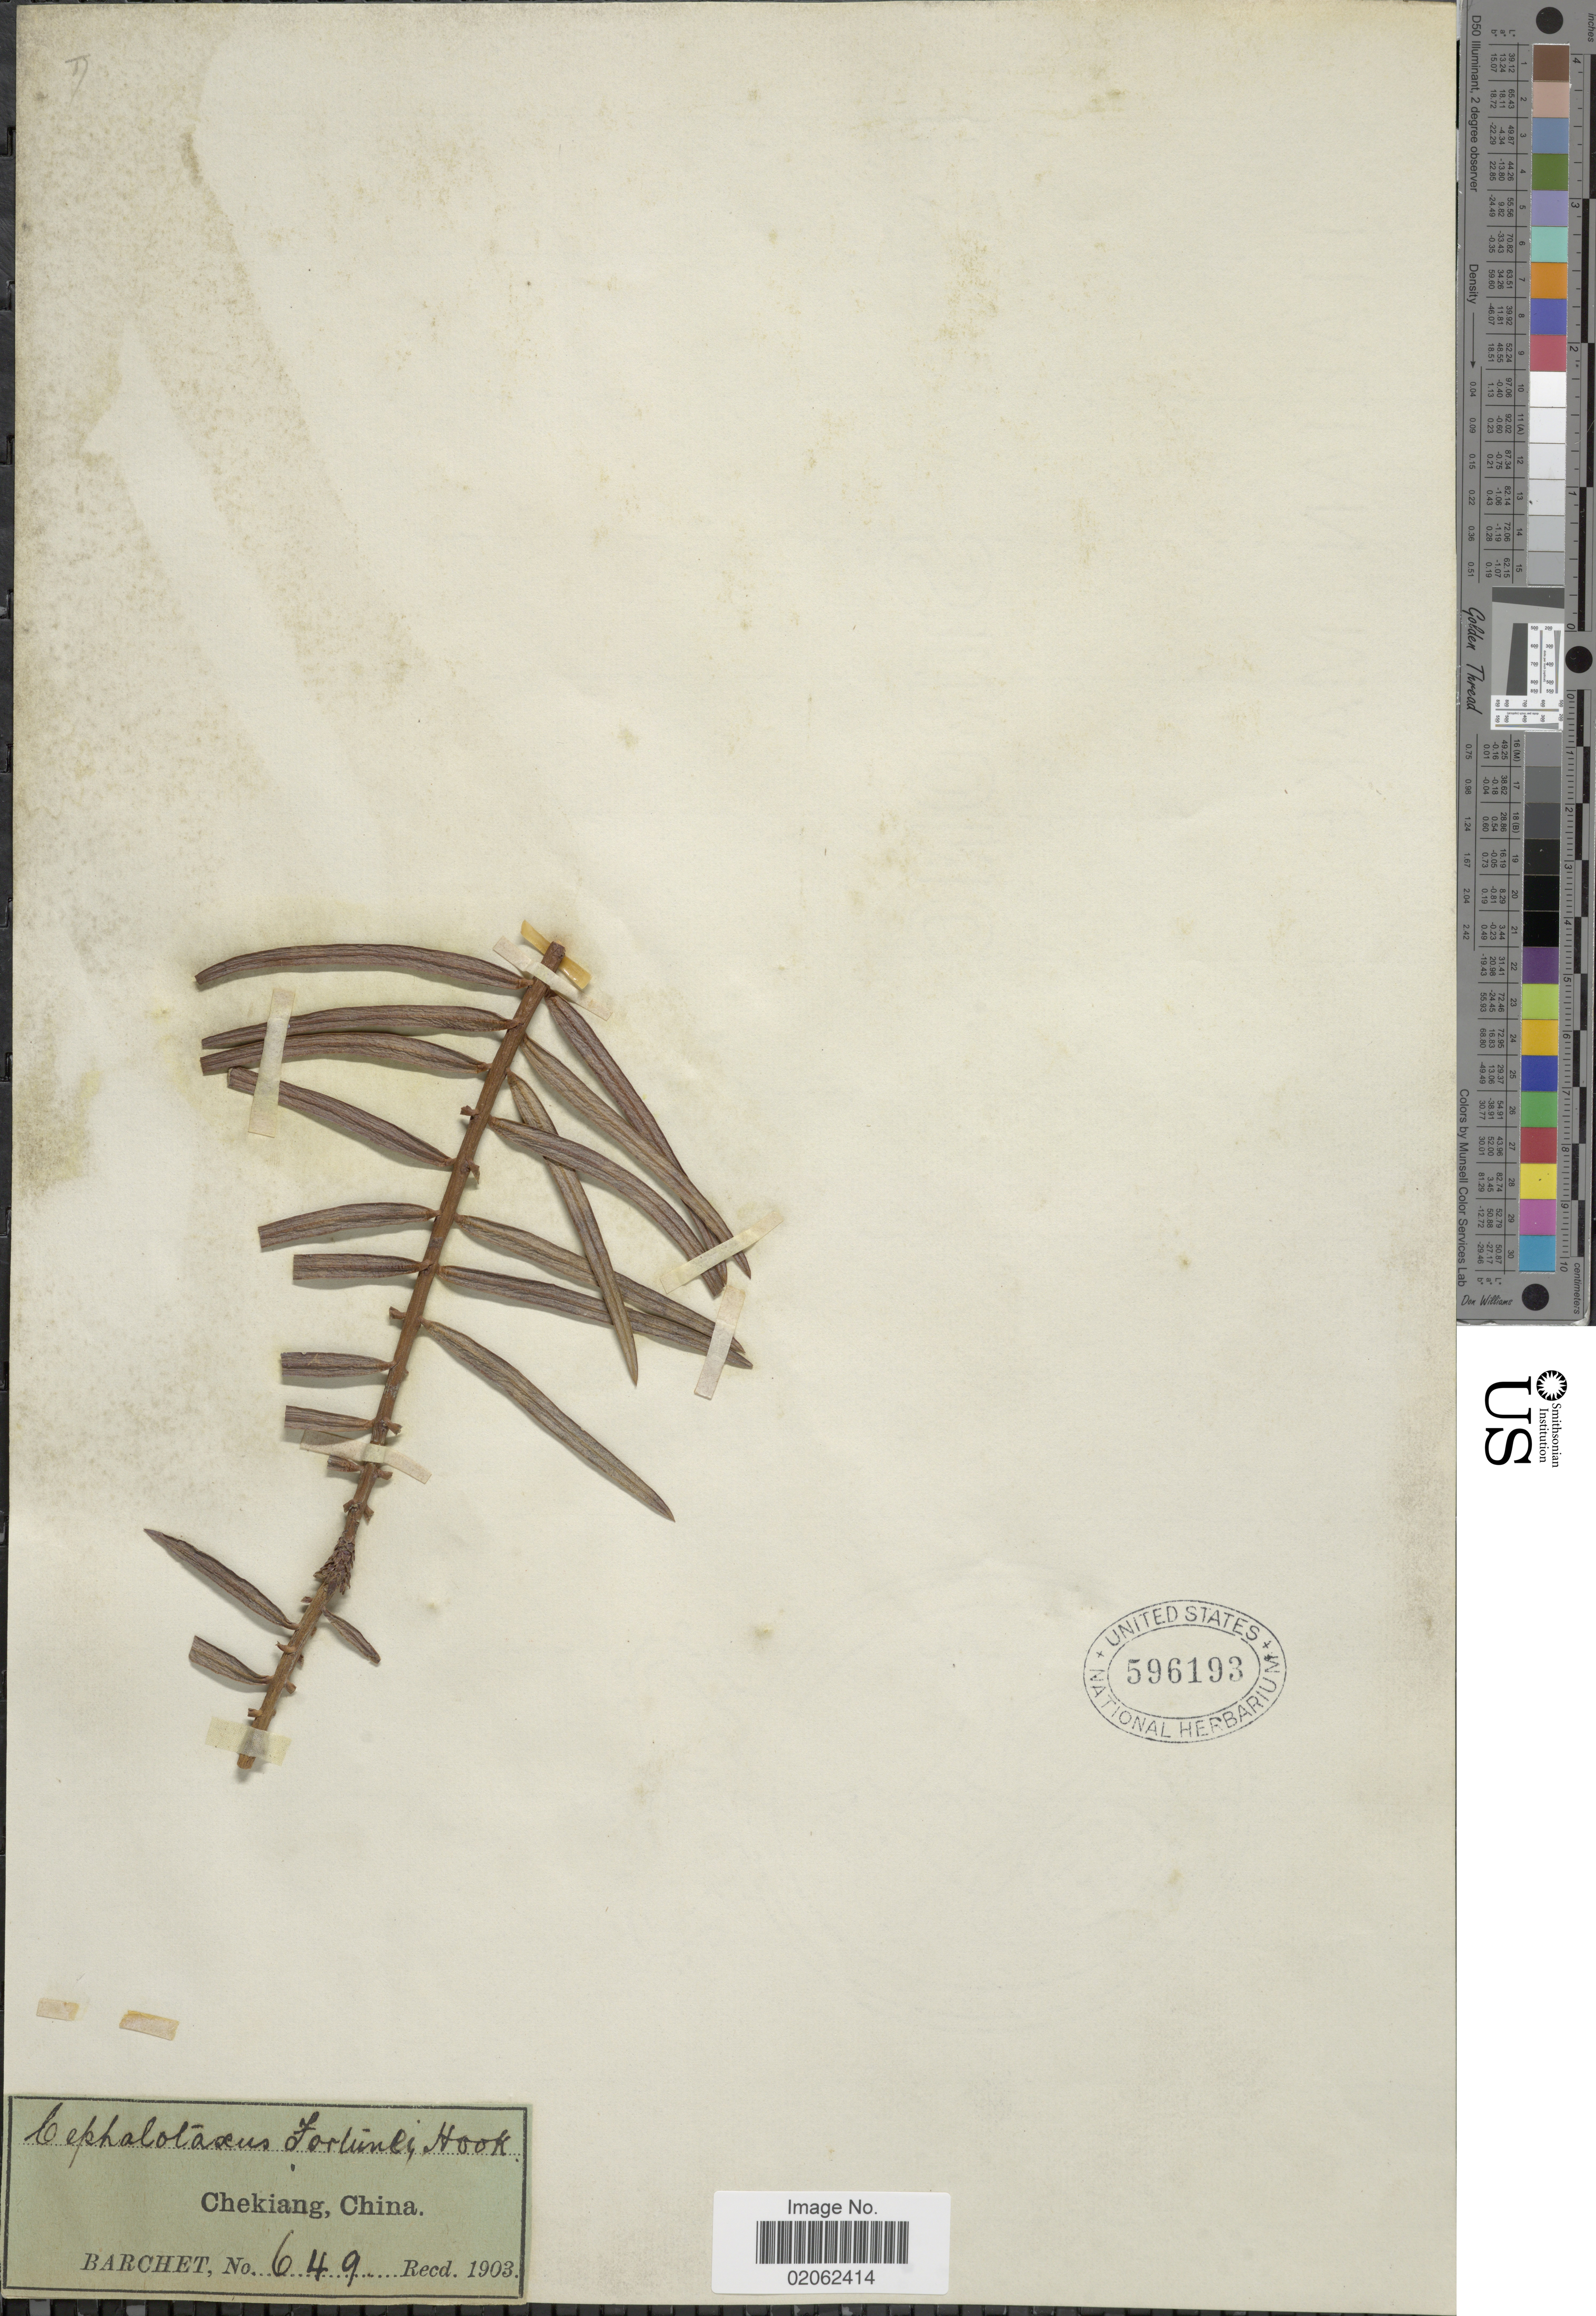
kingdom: Plantae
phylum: Tracheophyta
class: Pinopsida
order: Pinales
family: Cephalotaxaceae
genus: Cephalotaxus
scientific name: Cephalotaxus fortunei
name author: Hook.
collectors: Barchet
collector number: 649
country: China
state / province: Zhejiang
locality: Chekiang, China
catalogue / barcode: US 596193